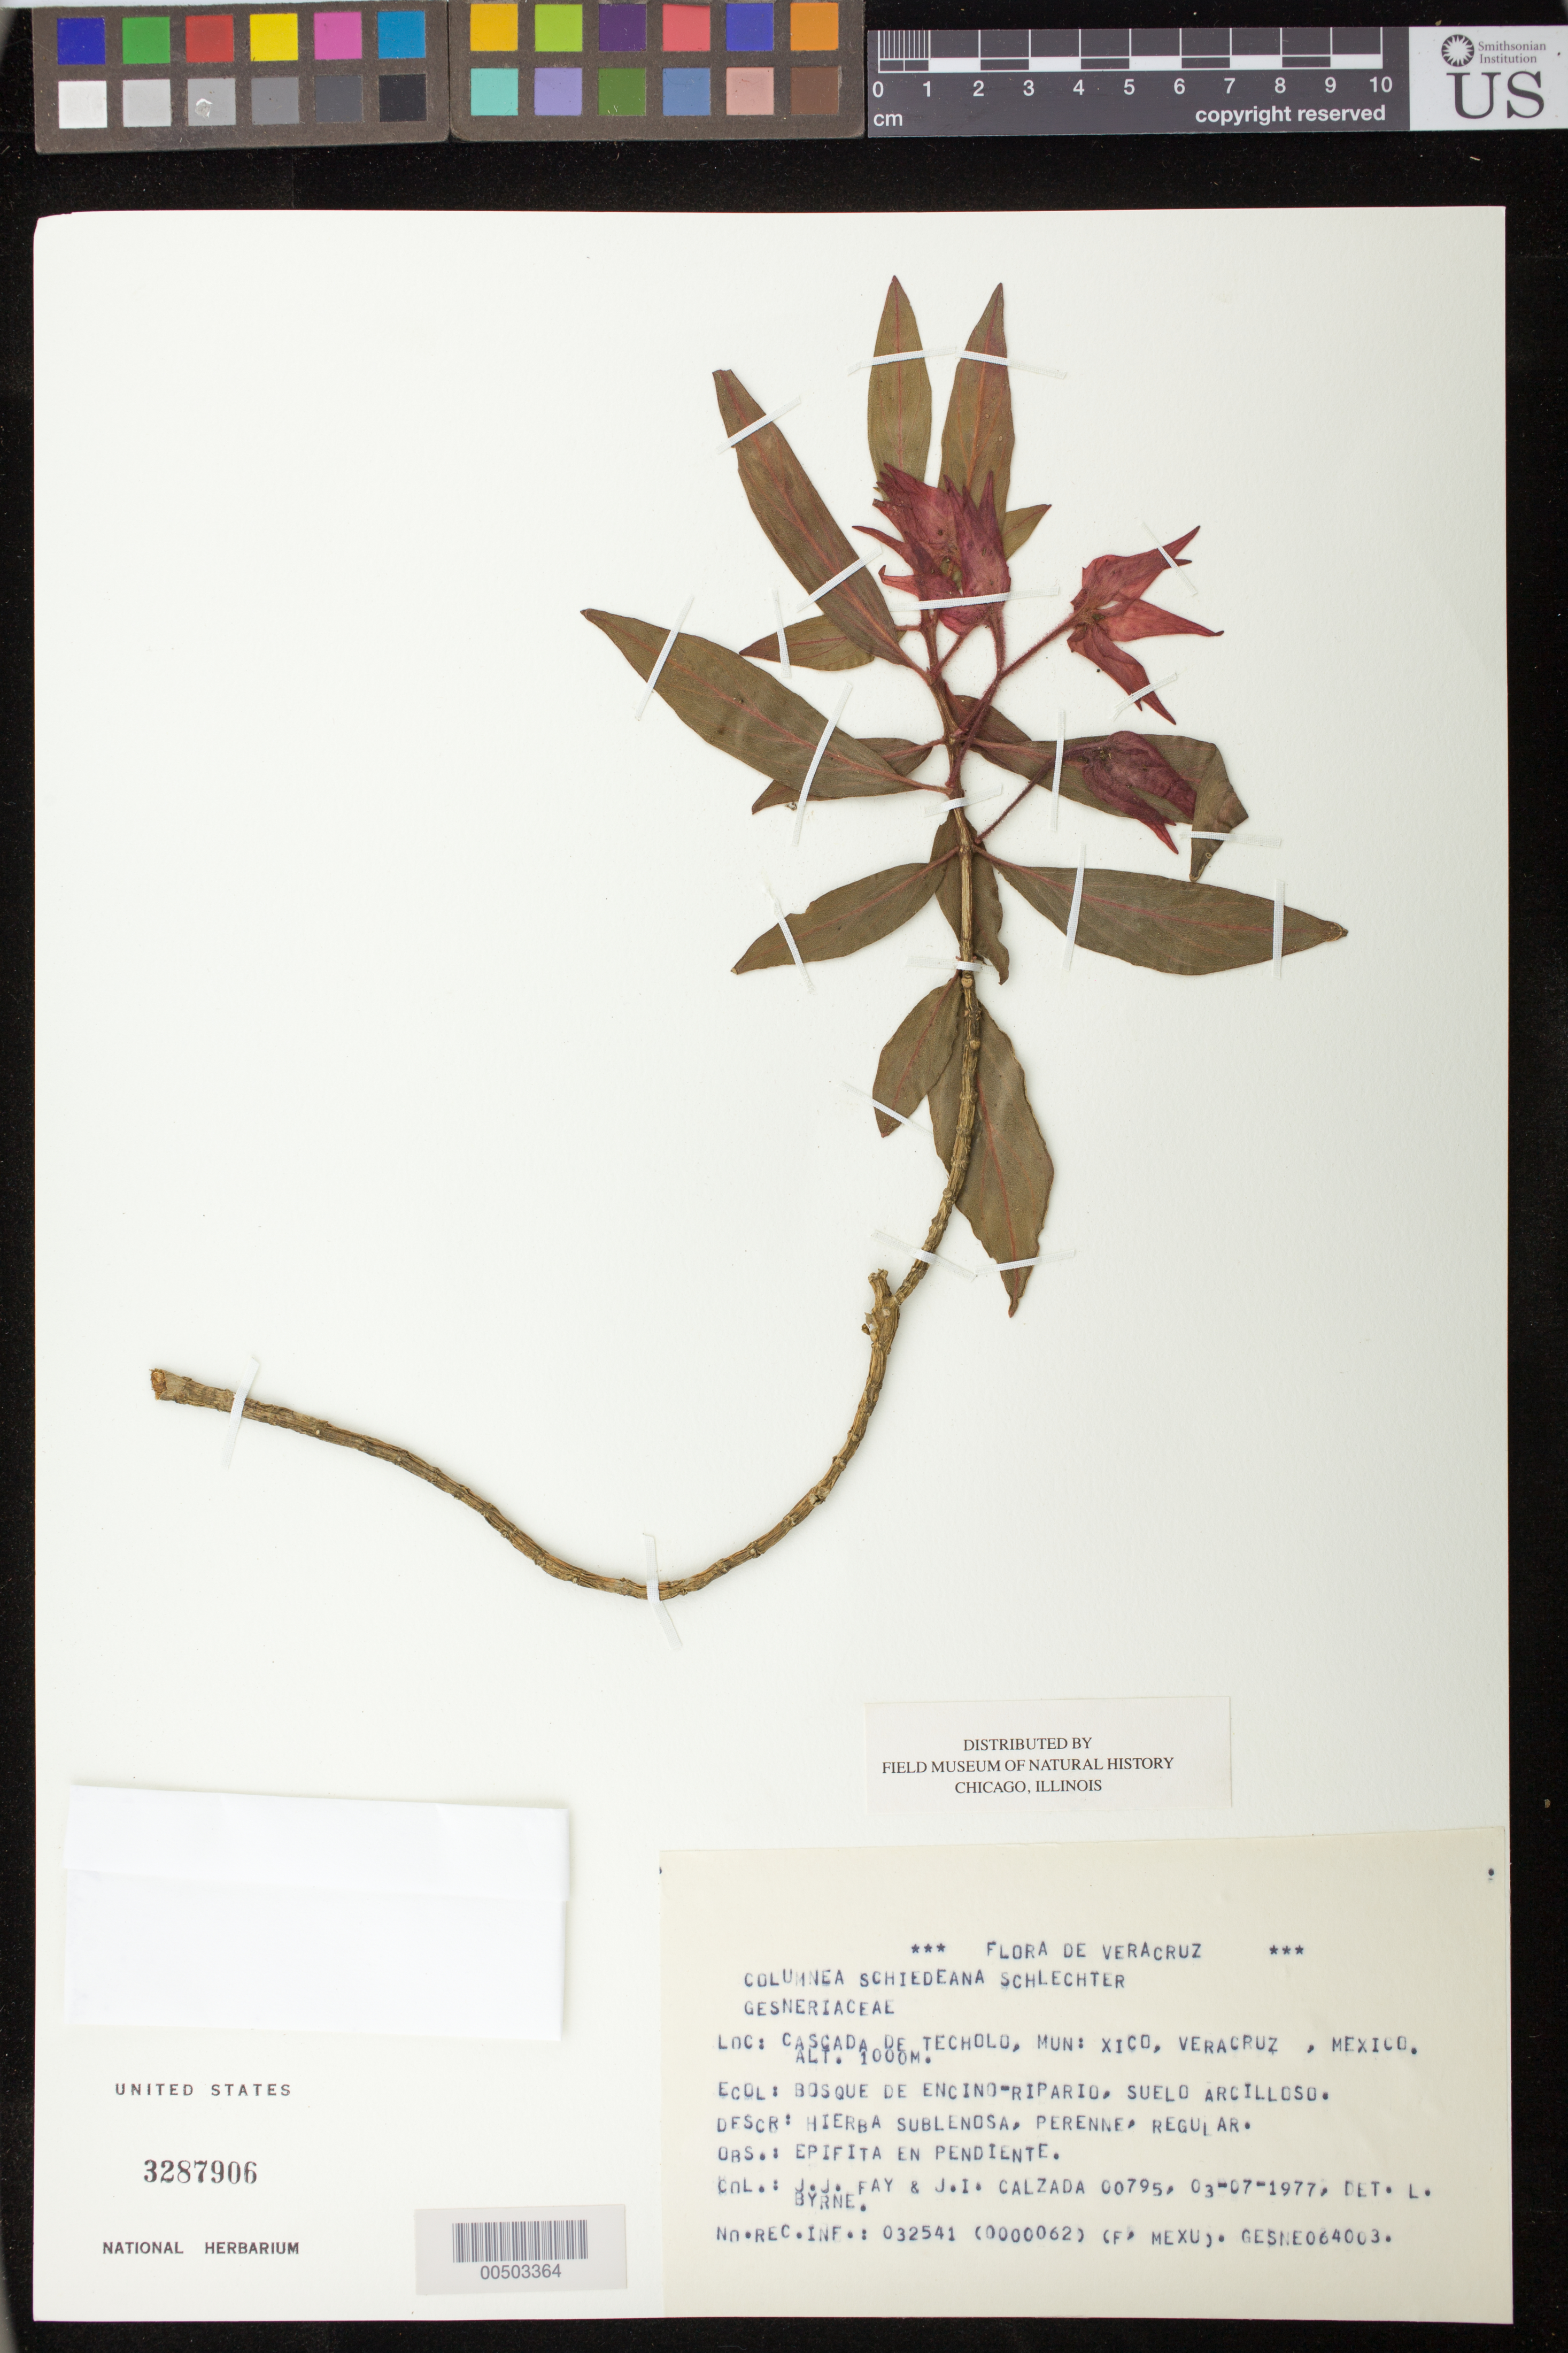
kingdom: Plantae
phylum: Tracheophyta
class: Magnoliopsida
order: Lamiales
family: Gesneriaceae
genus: Columnea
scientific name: Columnea schiedeana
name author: Schltdl.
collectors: J. Fay & J. I. Calzada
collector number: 795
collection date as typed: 03 Jul 1977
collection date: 1977-07-03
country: Mexico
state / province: Veracruz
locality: Cascada de Techolo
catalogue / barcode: US 3287906